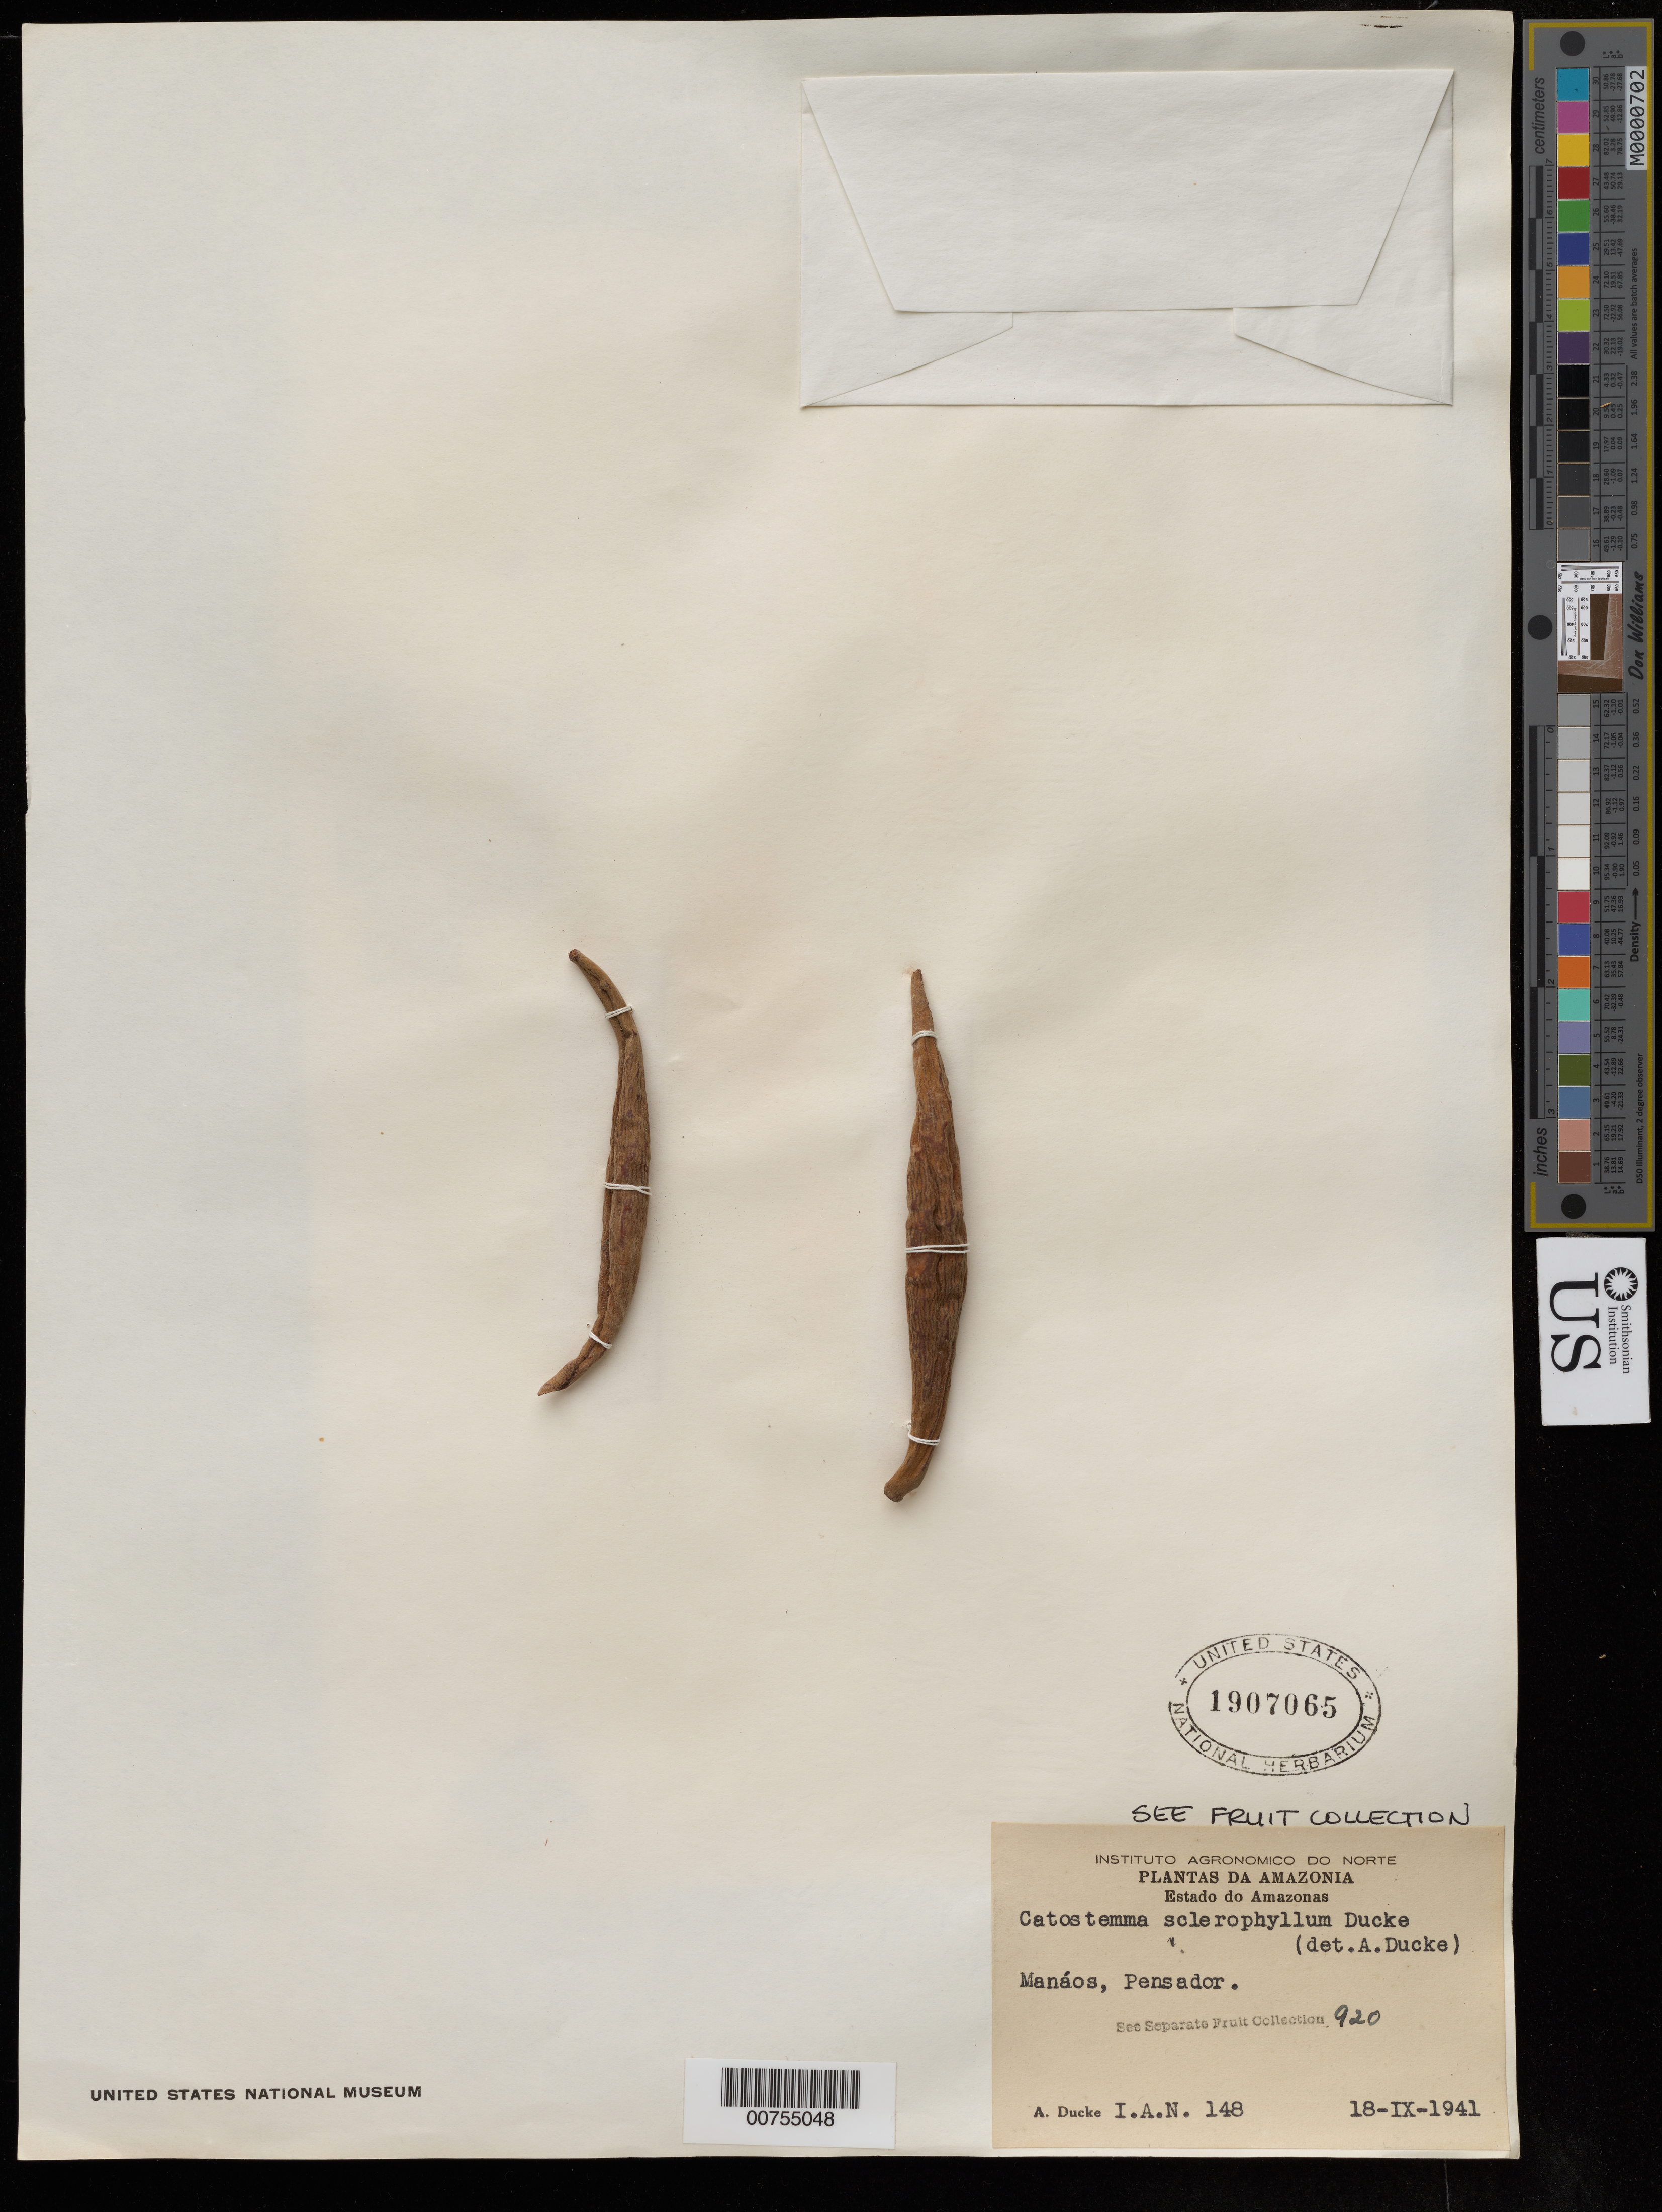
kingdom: Plantae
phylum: Tracheophyta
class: Magnoliopsida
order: Malvales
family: Malvaceae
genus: Catostemma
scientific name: Catostemma sclerophyllum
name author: Ducke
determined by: Ducke, A.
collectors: A. Ducke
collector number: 148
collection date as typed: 18 Sep 1941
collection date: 1941-09-18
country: Brazil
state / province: Amazonas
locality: Manáos, Pensador.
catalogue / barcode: US 1907065